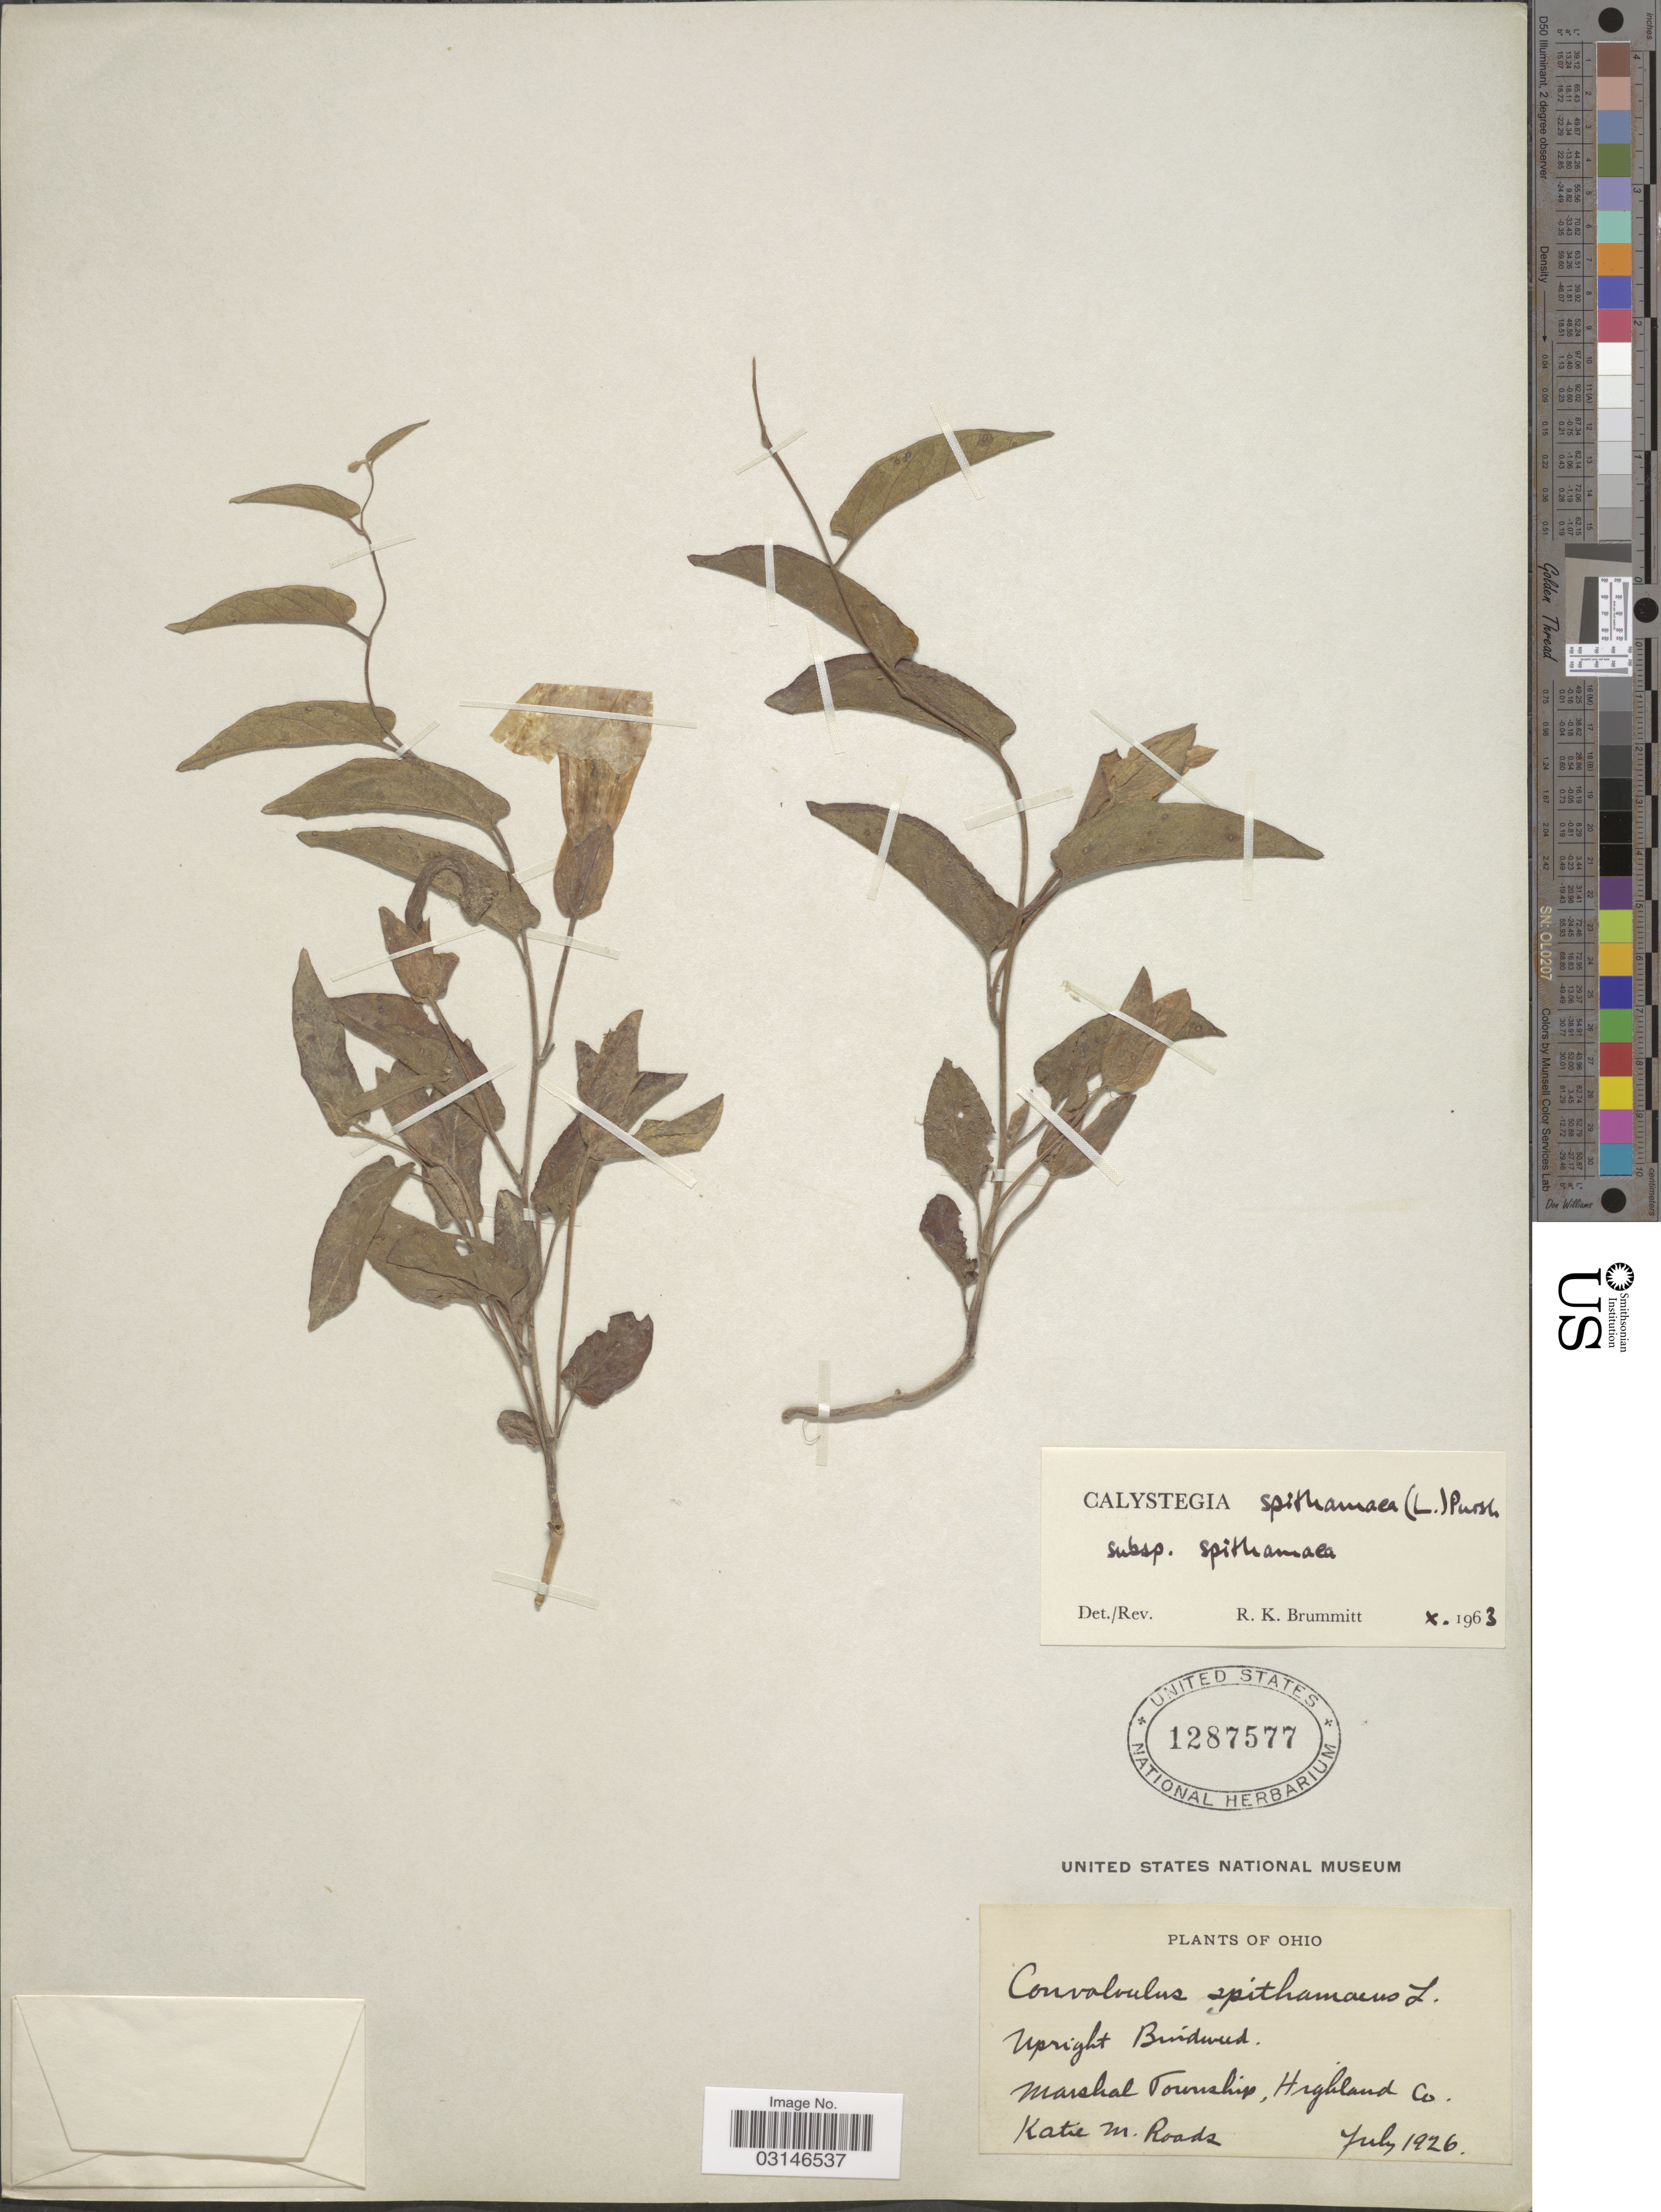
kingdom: Plantae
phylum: Tracheophyta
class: Magnoliopsida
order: Solanales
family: Convolvulaceae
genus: Calystegia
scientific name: Calystegia spithamaea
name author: (L.) Pursh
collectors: K. Roads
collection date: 1926-07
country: United States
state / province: Ohio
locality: Marshal Township, Highland Co.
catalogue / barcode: US 1287577